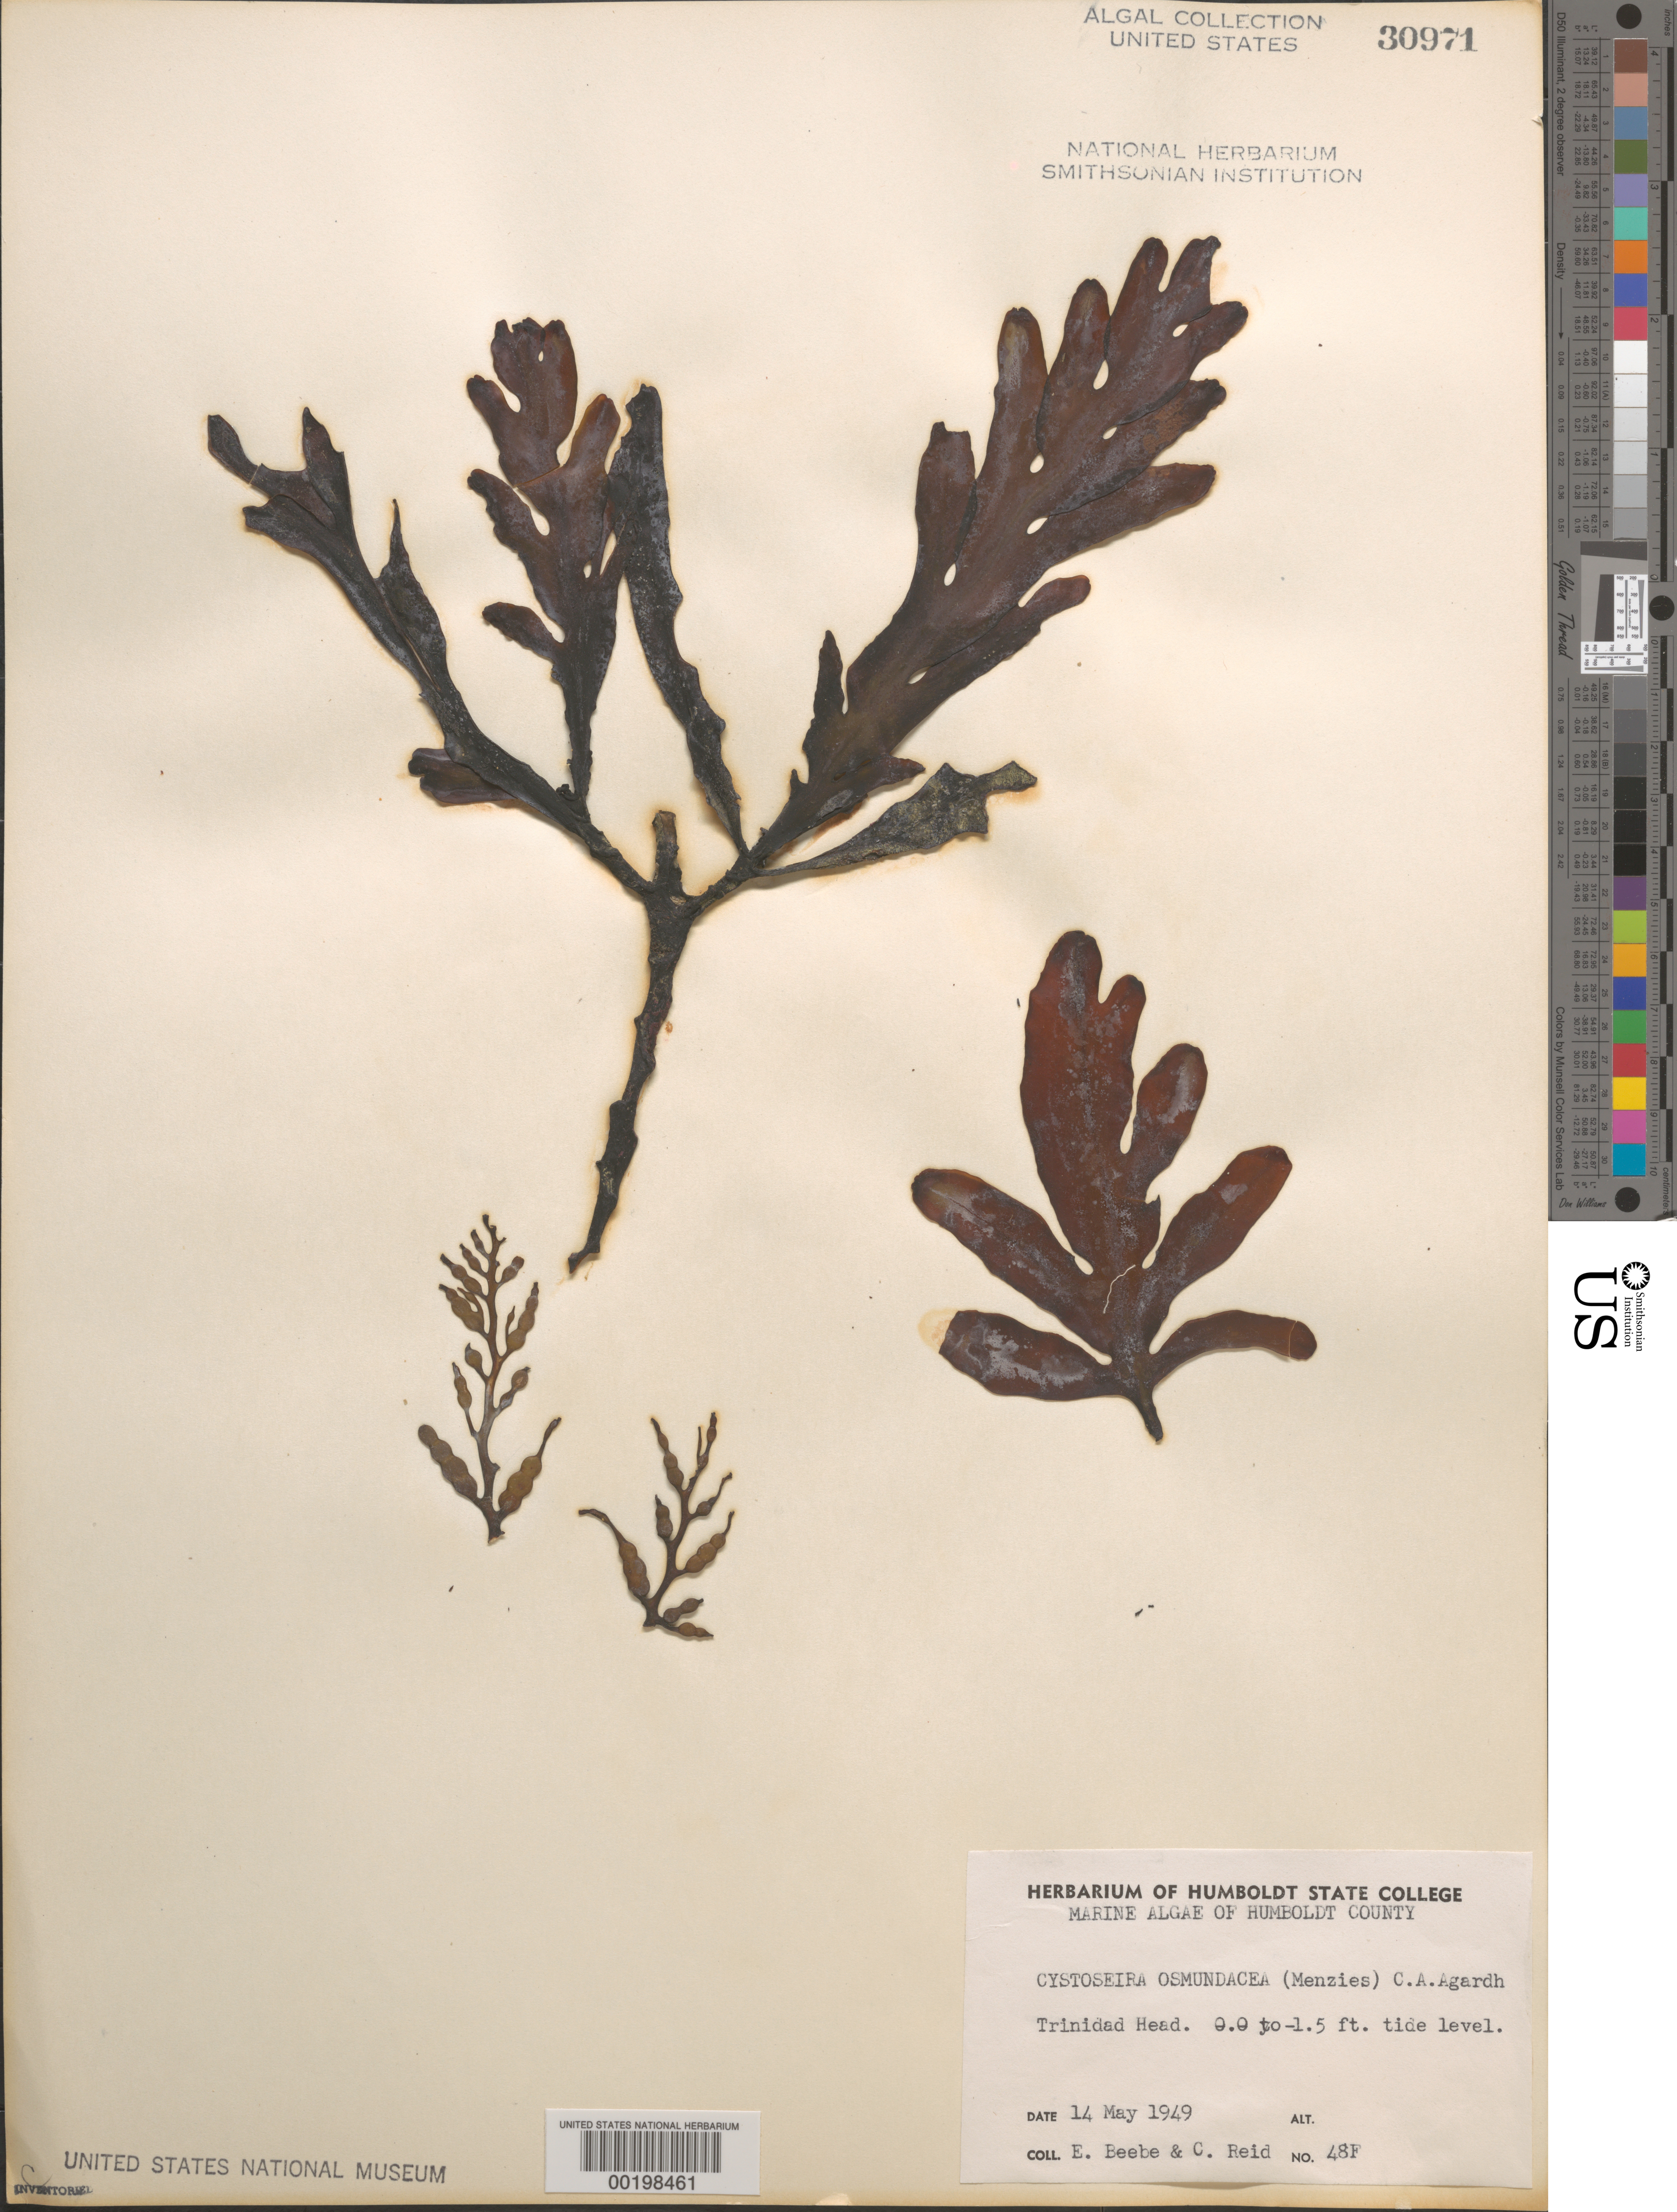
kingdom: Chromista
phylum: Ochrophyta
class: Phaeophyceae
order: Fucales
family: Sargassaceae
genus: Cystoseira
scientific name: Cystoseira osmundacea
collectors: E. Beebe & C. Reid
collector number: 48f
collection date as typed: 14 May 1949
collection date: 1949-05-14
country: United States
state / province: California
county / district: Humboldt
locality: Trinidad Head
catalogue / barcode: US 30971